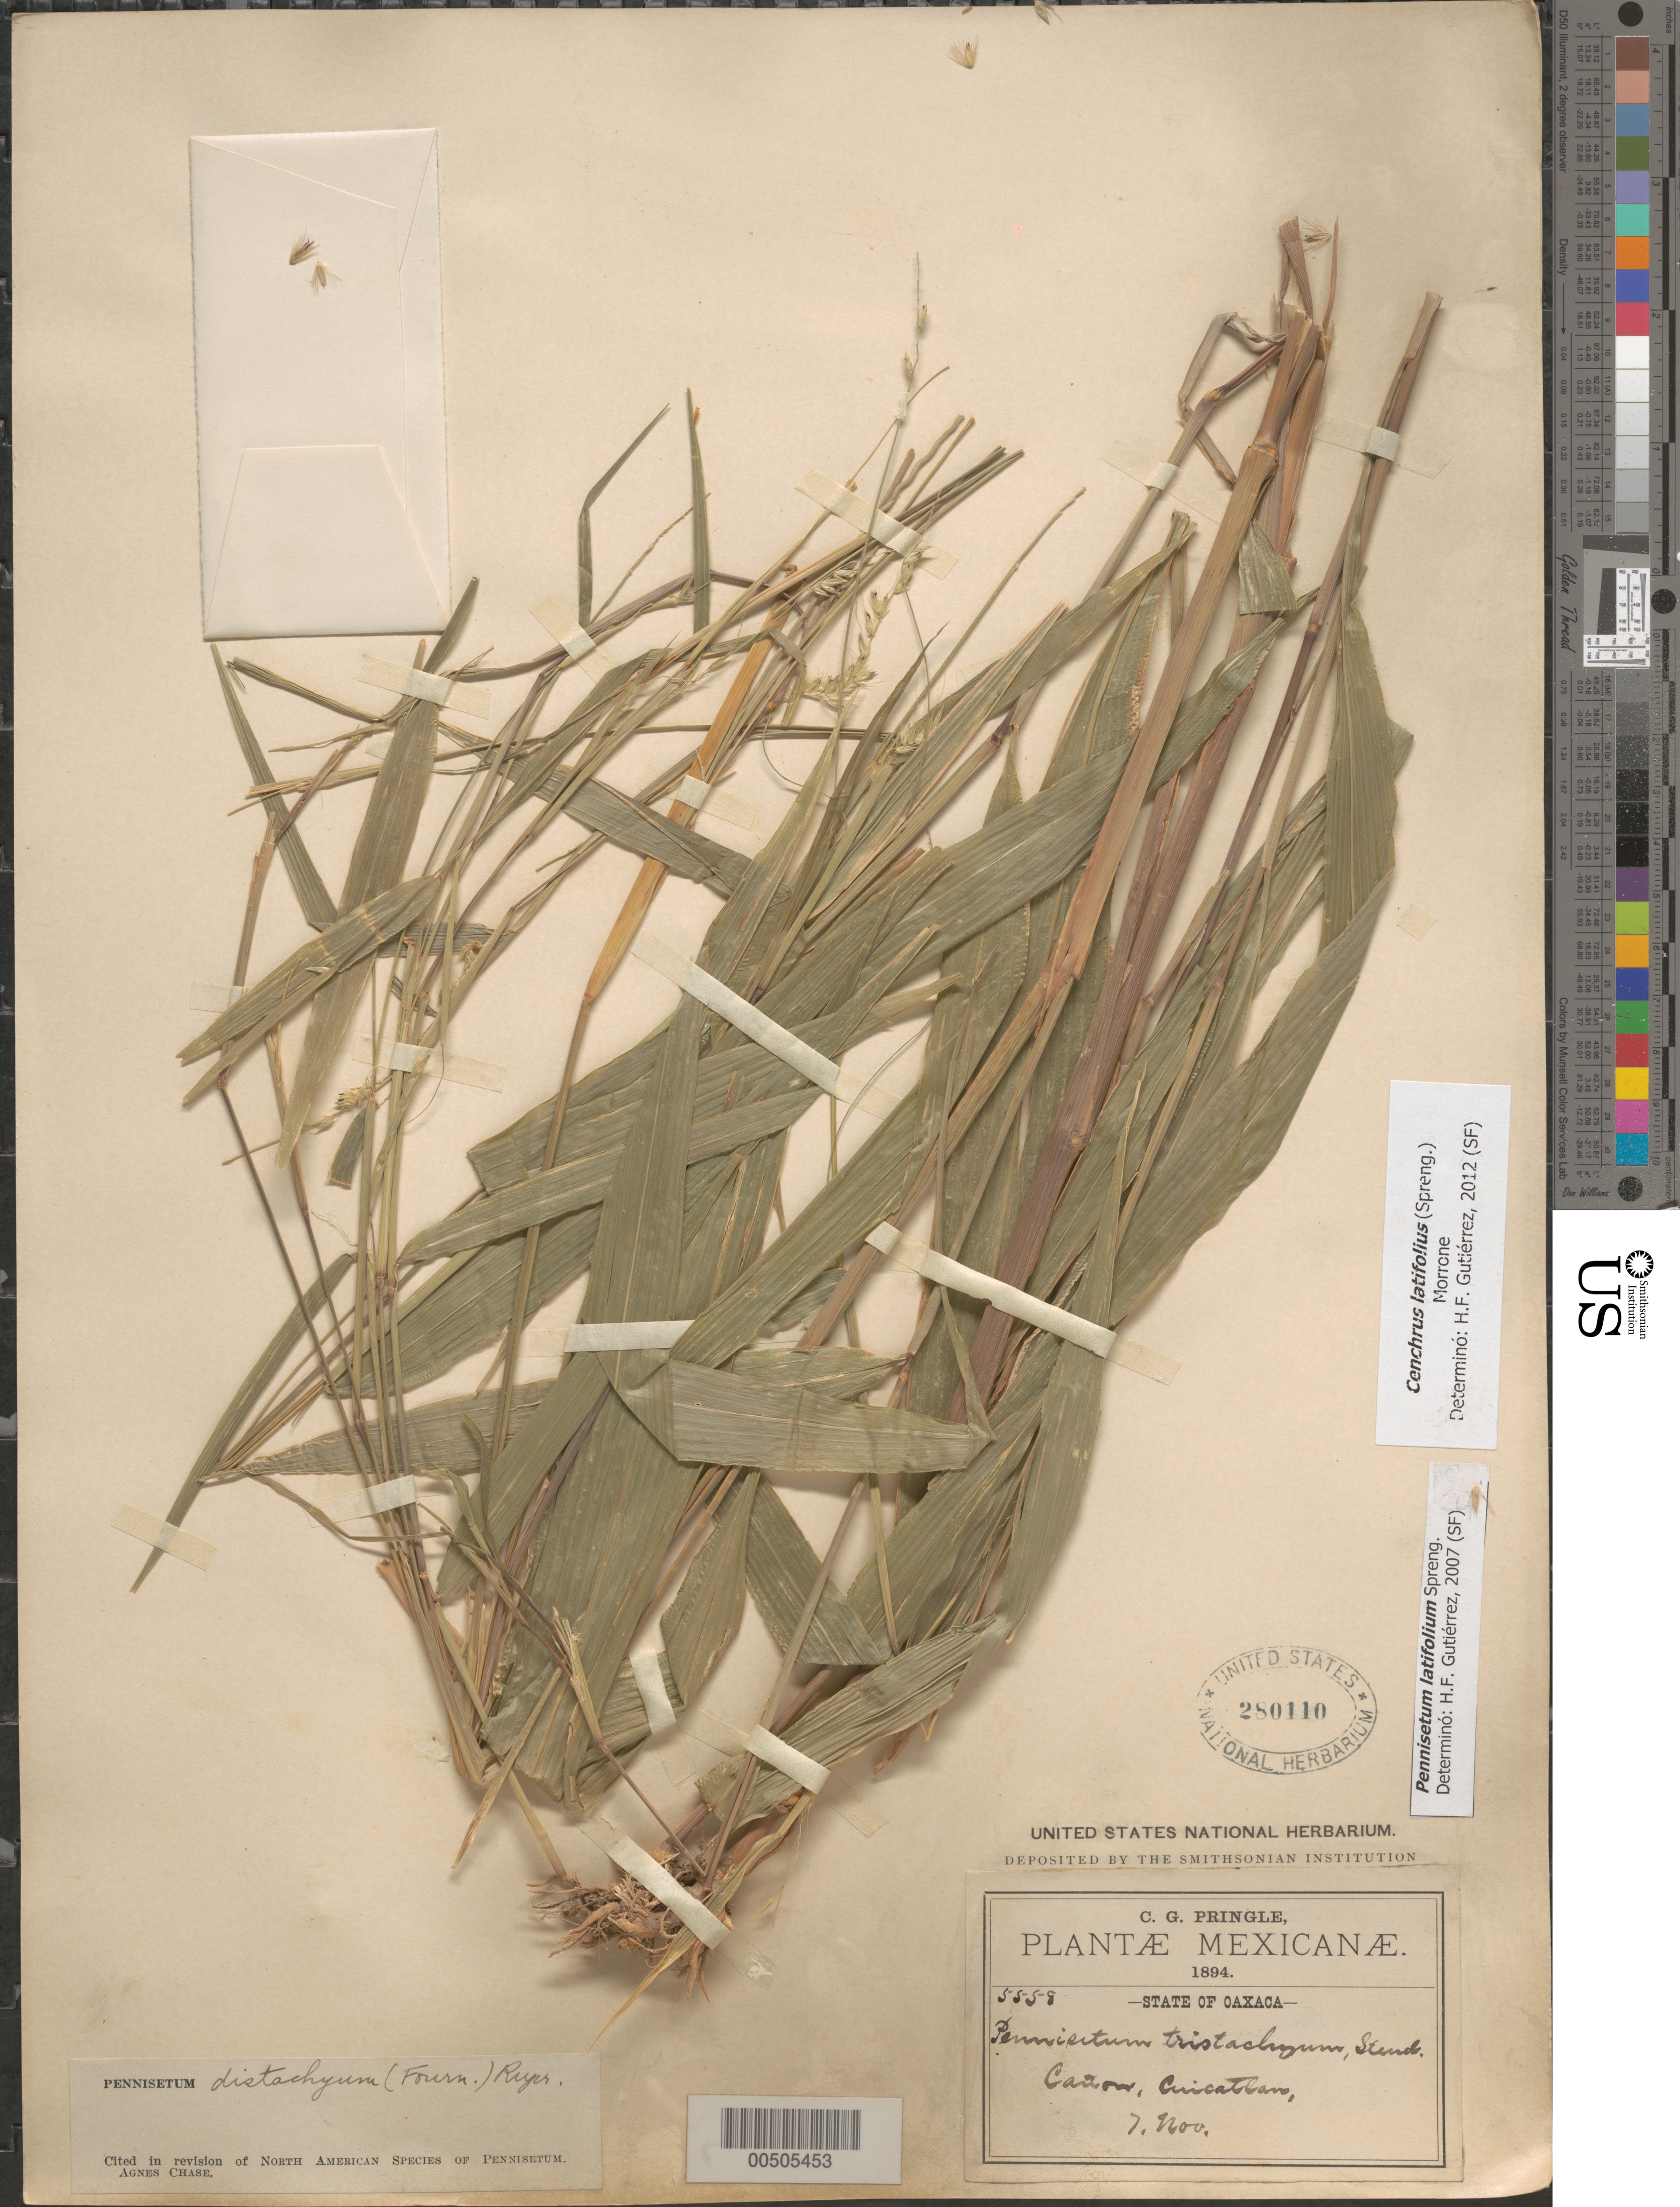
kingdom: Plantae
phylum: Tracheophyta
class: Liliopsida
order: Poales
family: Poaceae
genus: Cenchrus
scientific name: Cenchrus latifolius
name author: (Spreng.) Morrone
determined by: Gutiérrez, H. F.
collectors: C. G. Pringle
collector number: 5558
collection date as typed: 7 Nov 1894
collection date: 1894-11-07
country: Mexico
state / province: Oaxaca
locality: Ca¤on, Cuicatlan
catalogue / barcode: US 280110